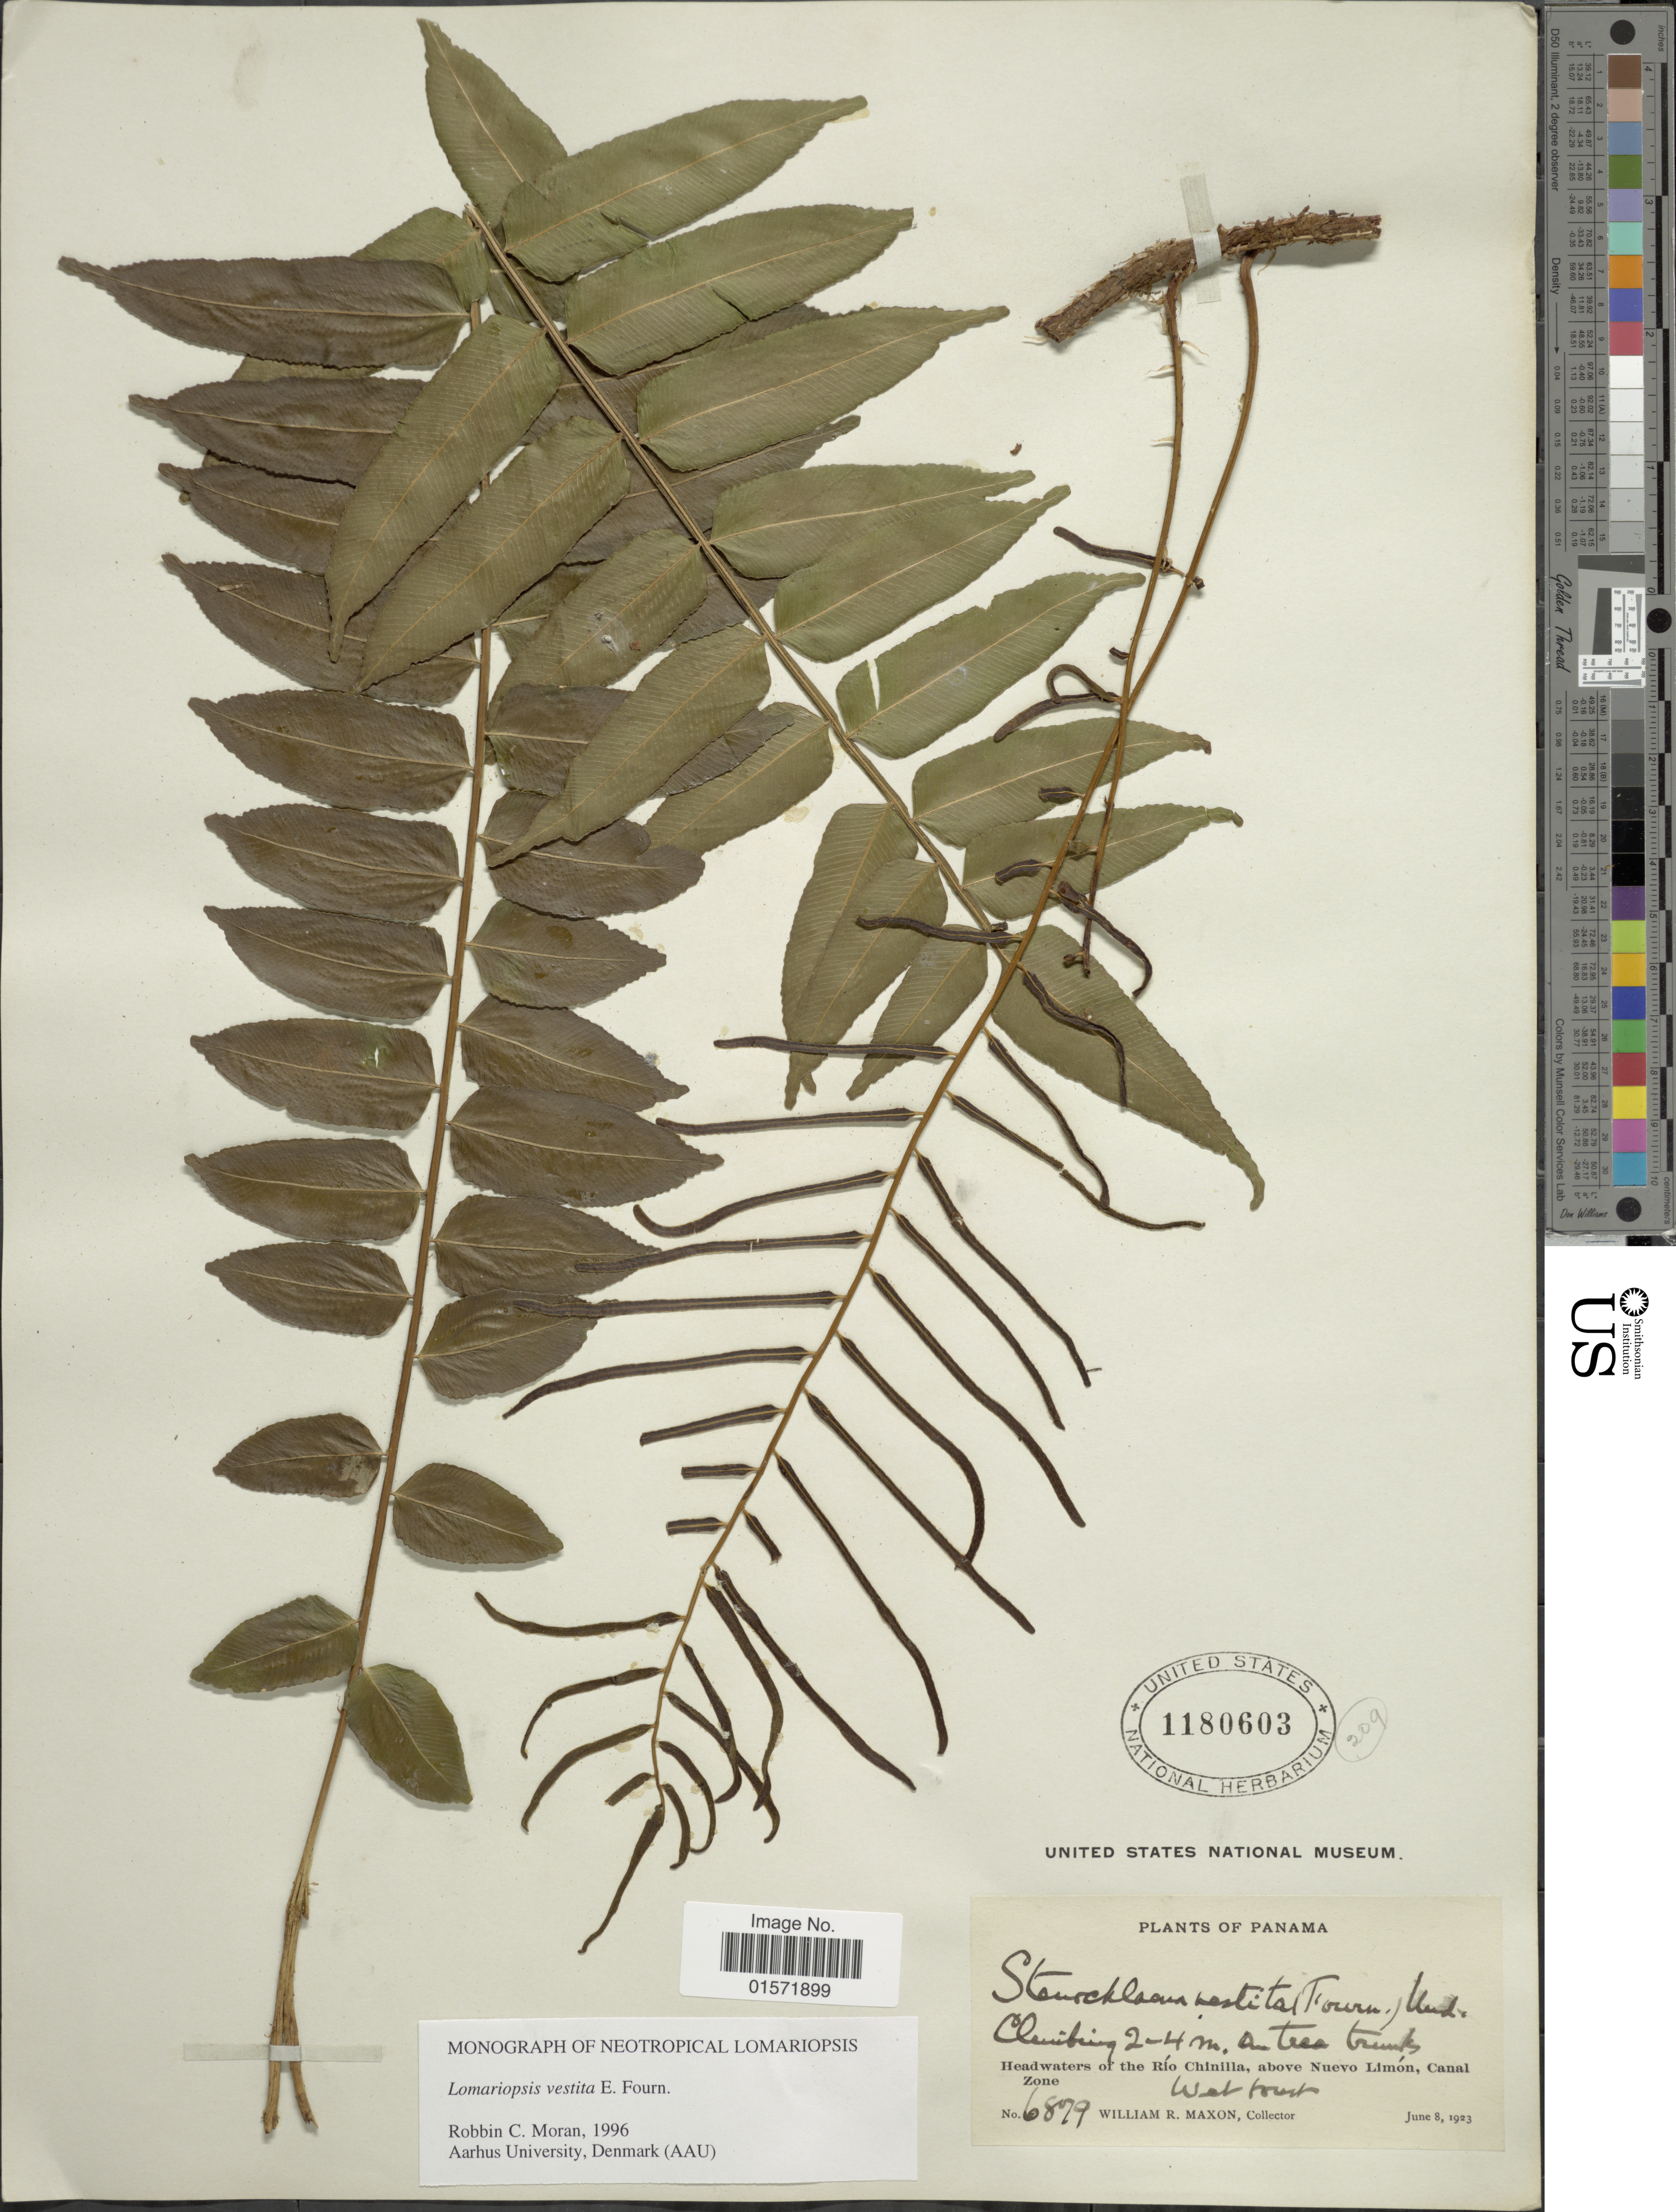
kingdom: Plantae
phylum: Tracheophyta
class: Polypodiopsida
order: Polypodiales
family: Lomariopsidaceae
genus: Lomariopsis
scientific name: Lomariopsis vestita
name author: E. Fourn.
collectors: W. R. Maxon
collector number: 6879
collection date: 1923-06-08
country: Panama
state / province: Colón / Panamá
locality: Headwaters of the Río Chinilla, above Nuevo Limón, Canal Zone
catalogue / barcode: US 1180603